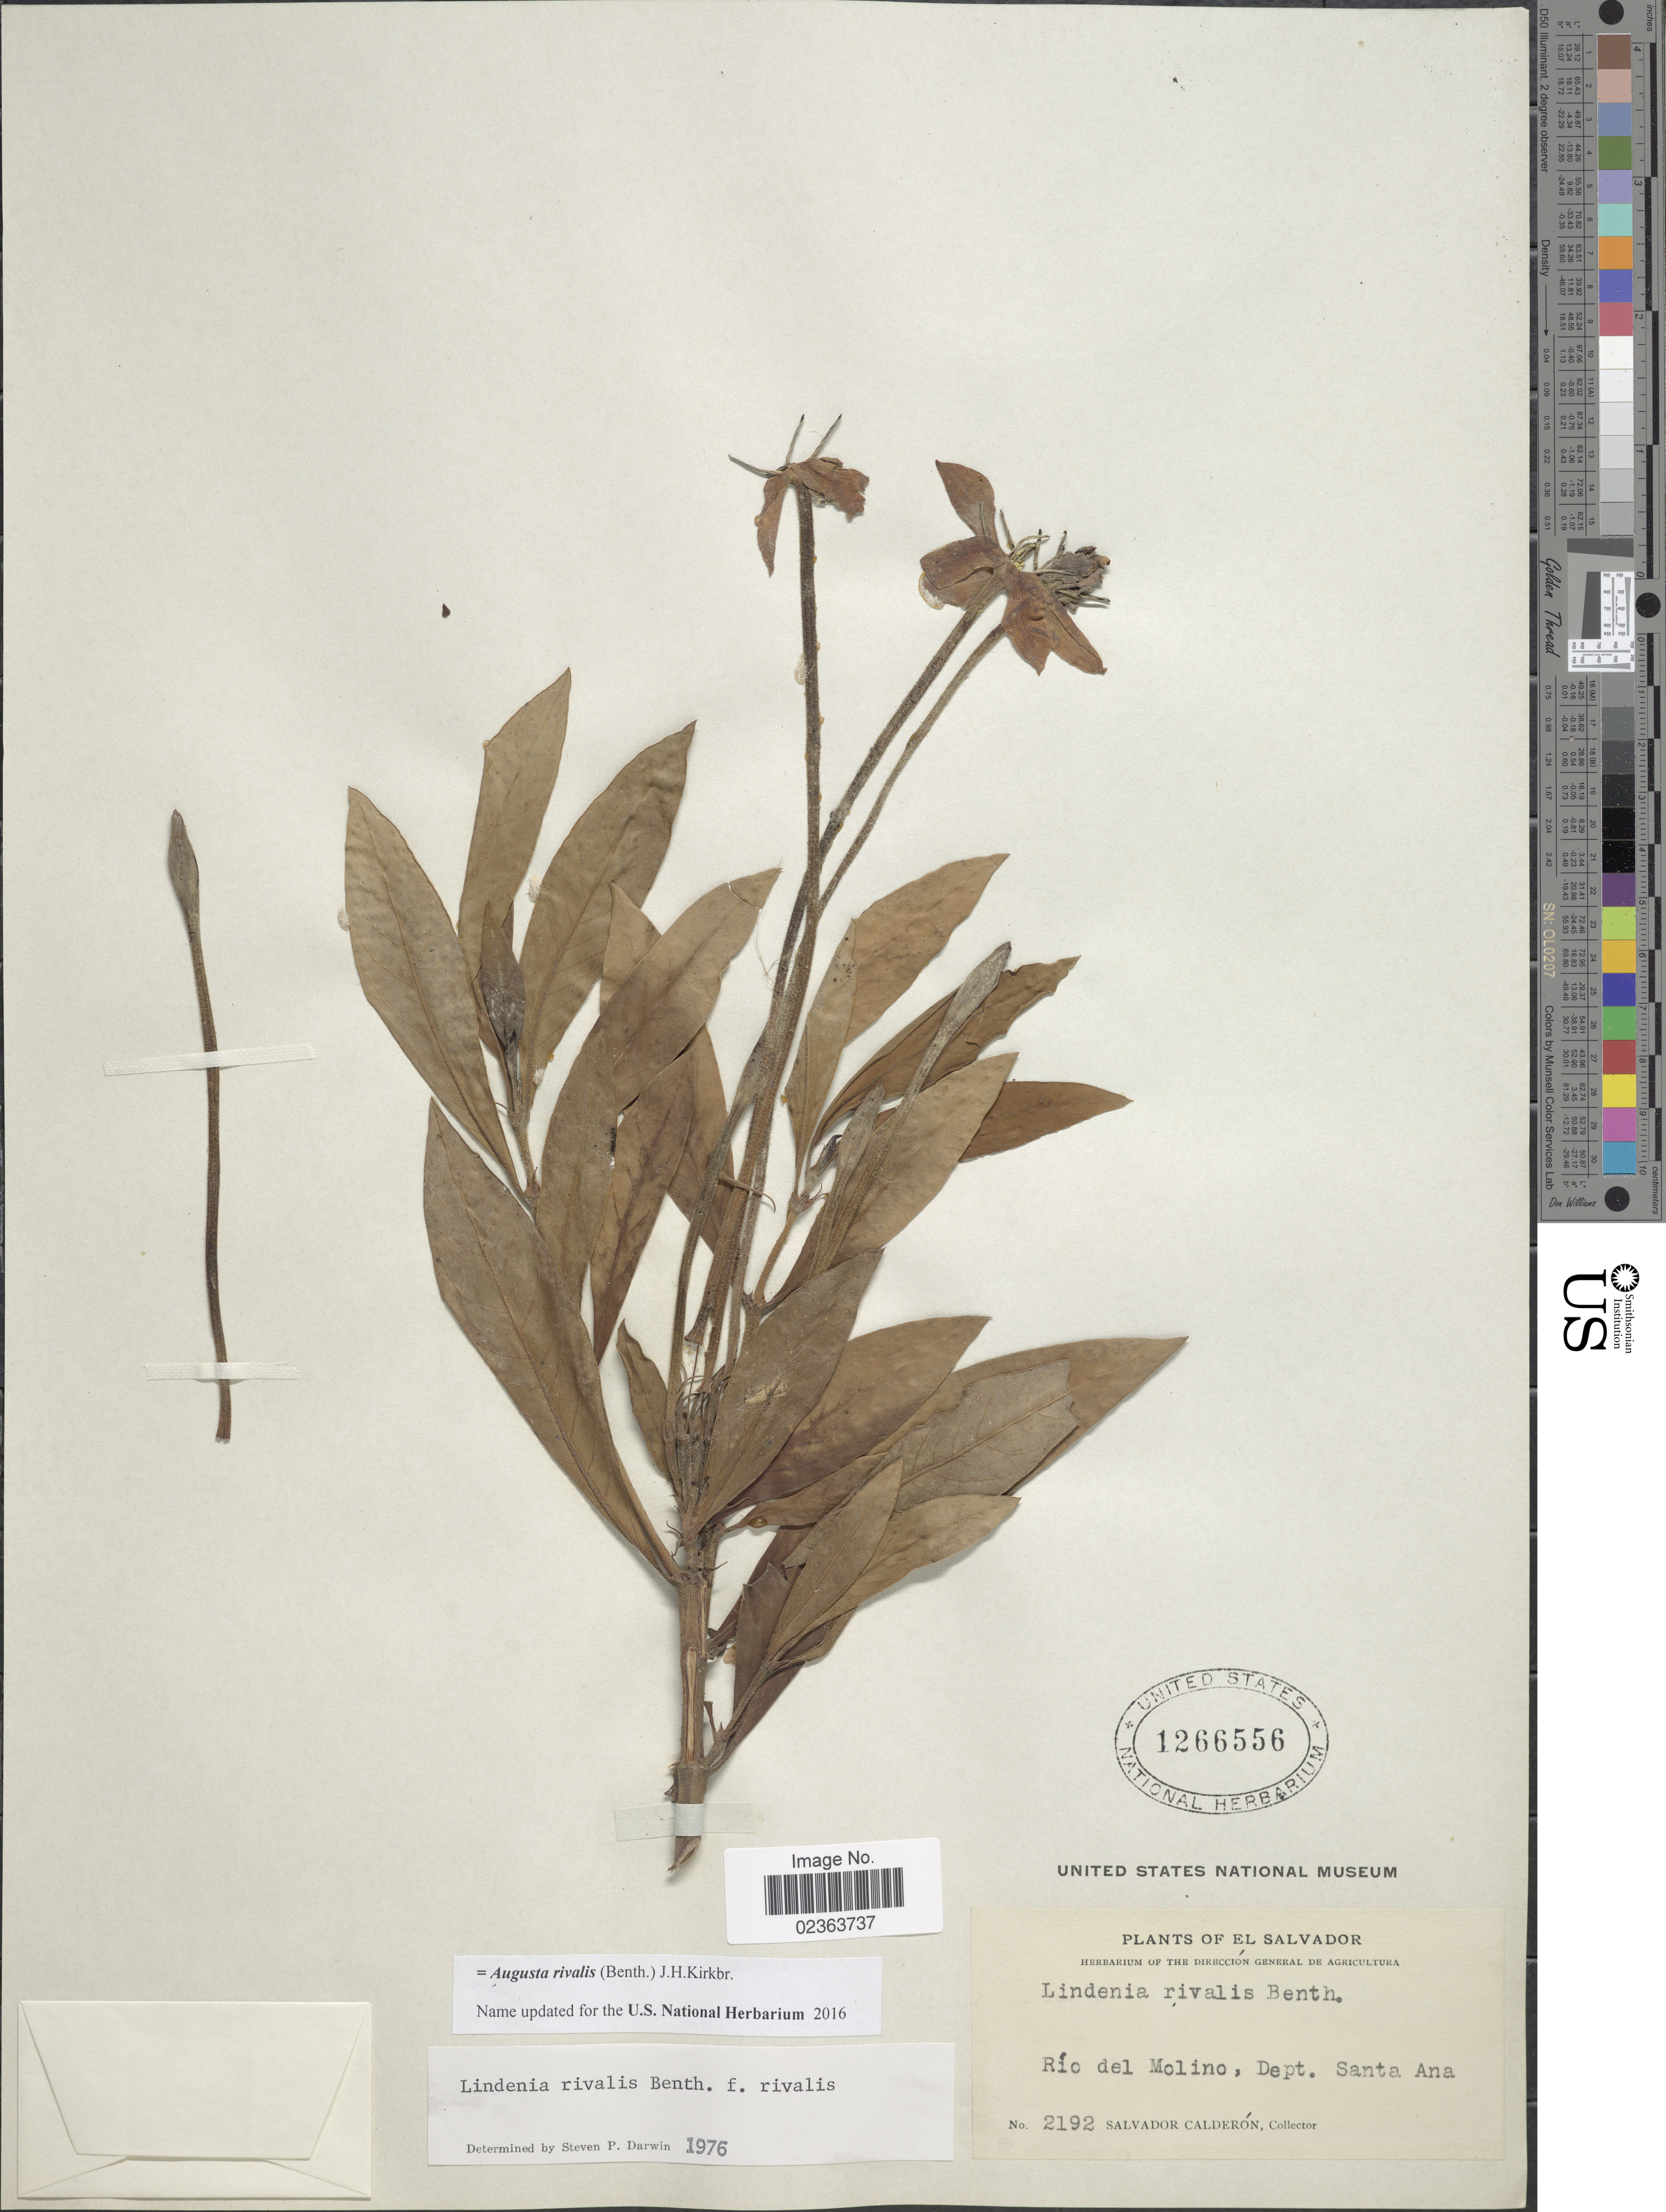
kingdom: Plantae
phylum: Tracheophyta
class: Magnoliopsida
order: Gentianales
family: Rubiaceae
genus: Augusta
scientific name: Augusta rivalis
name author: (Benth.) J.H. Kirkbr.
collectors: S. Calderón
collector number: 2192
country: El Salvador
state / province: Santa Ana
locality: Rio del Molino, Dept. Santa Ana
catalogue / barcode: US 1266556